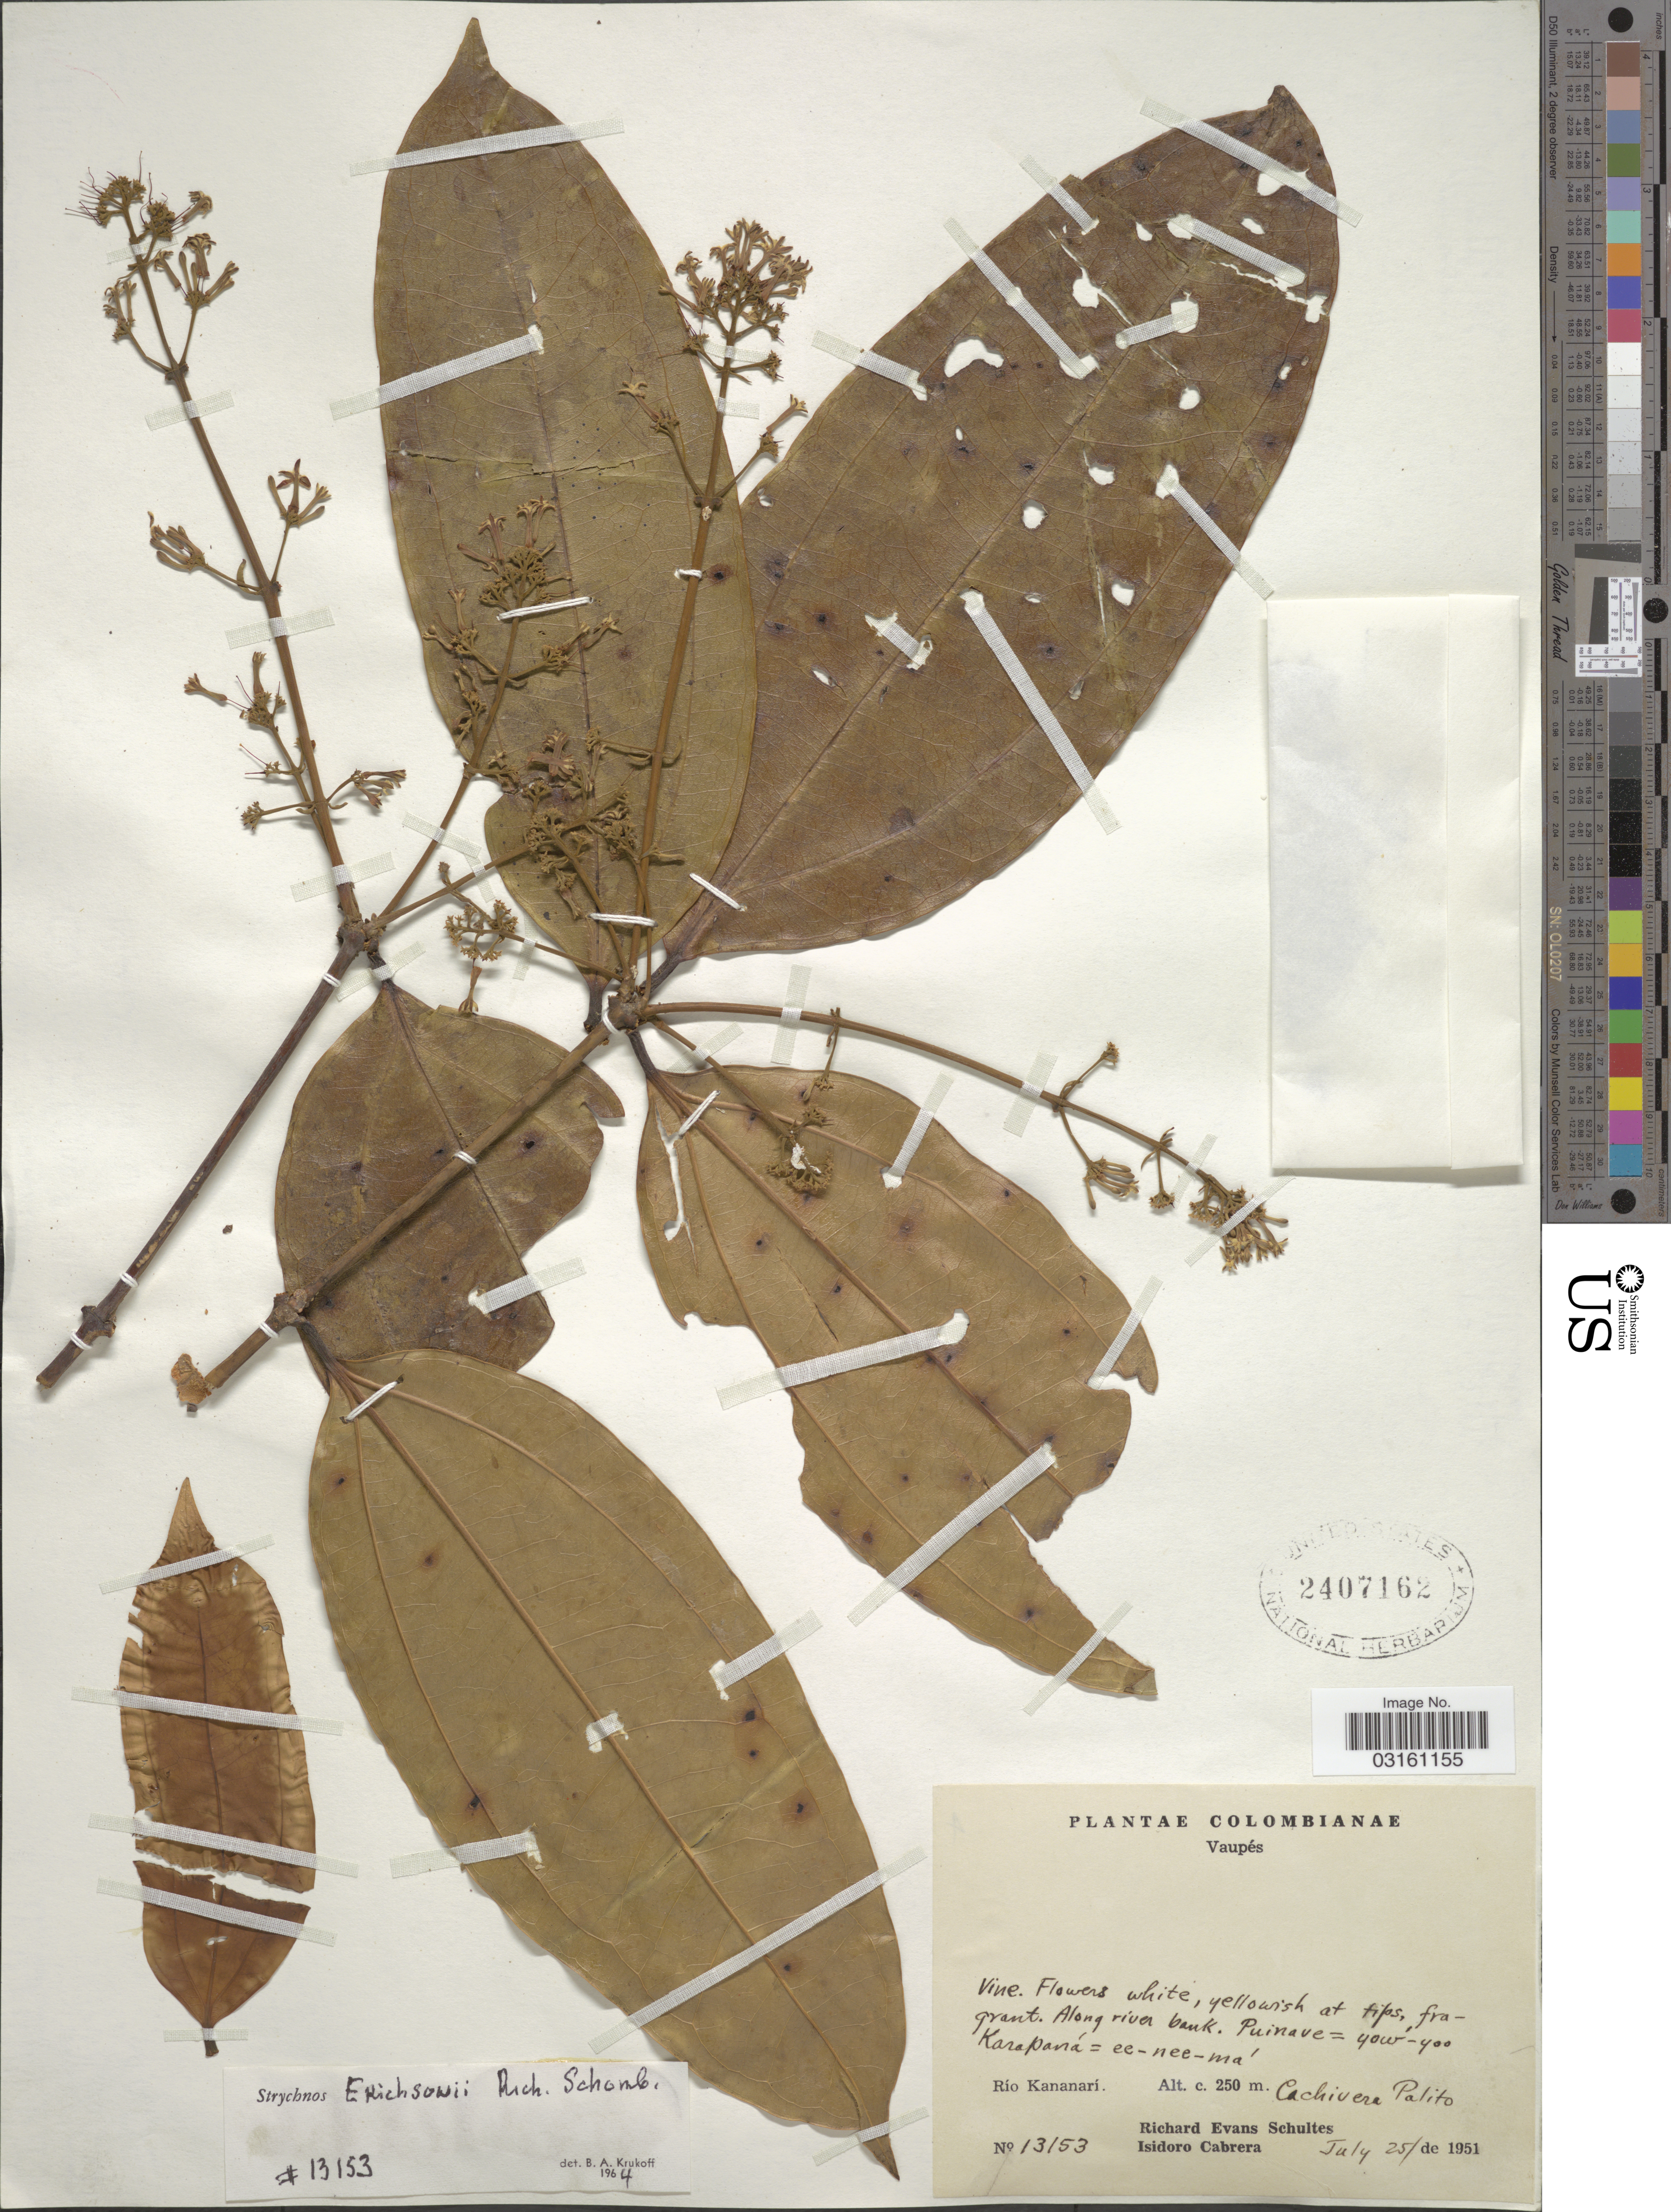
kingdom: Plantae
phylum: Tracheophyta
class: Magnoliopsida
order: Gentianales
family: Loganiaceae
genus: Strychnos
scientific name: Strychnos erichsonii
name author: R.H. Schomb. ex Progel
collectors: R. E. Schultes & I. Cabrera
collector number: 13153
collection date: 1951-07-25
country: Colombia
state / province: Vaupés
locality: Río Kananarí.Cachivera Palito.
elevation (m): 250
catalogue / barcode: US 2407162